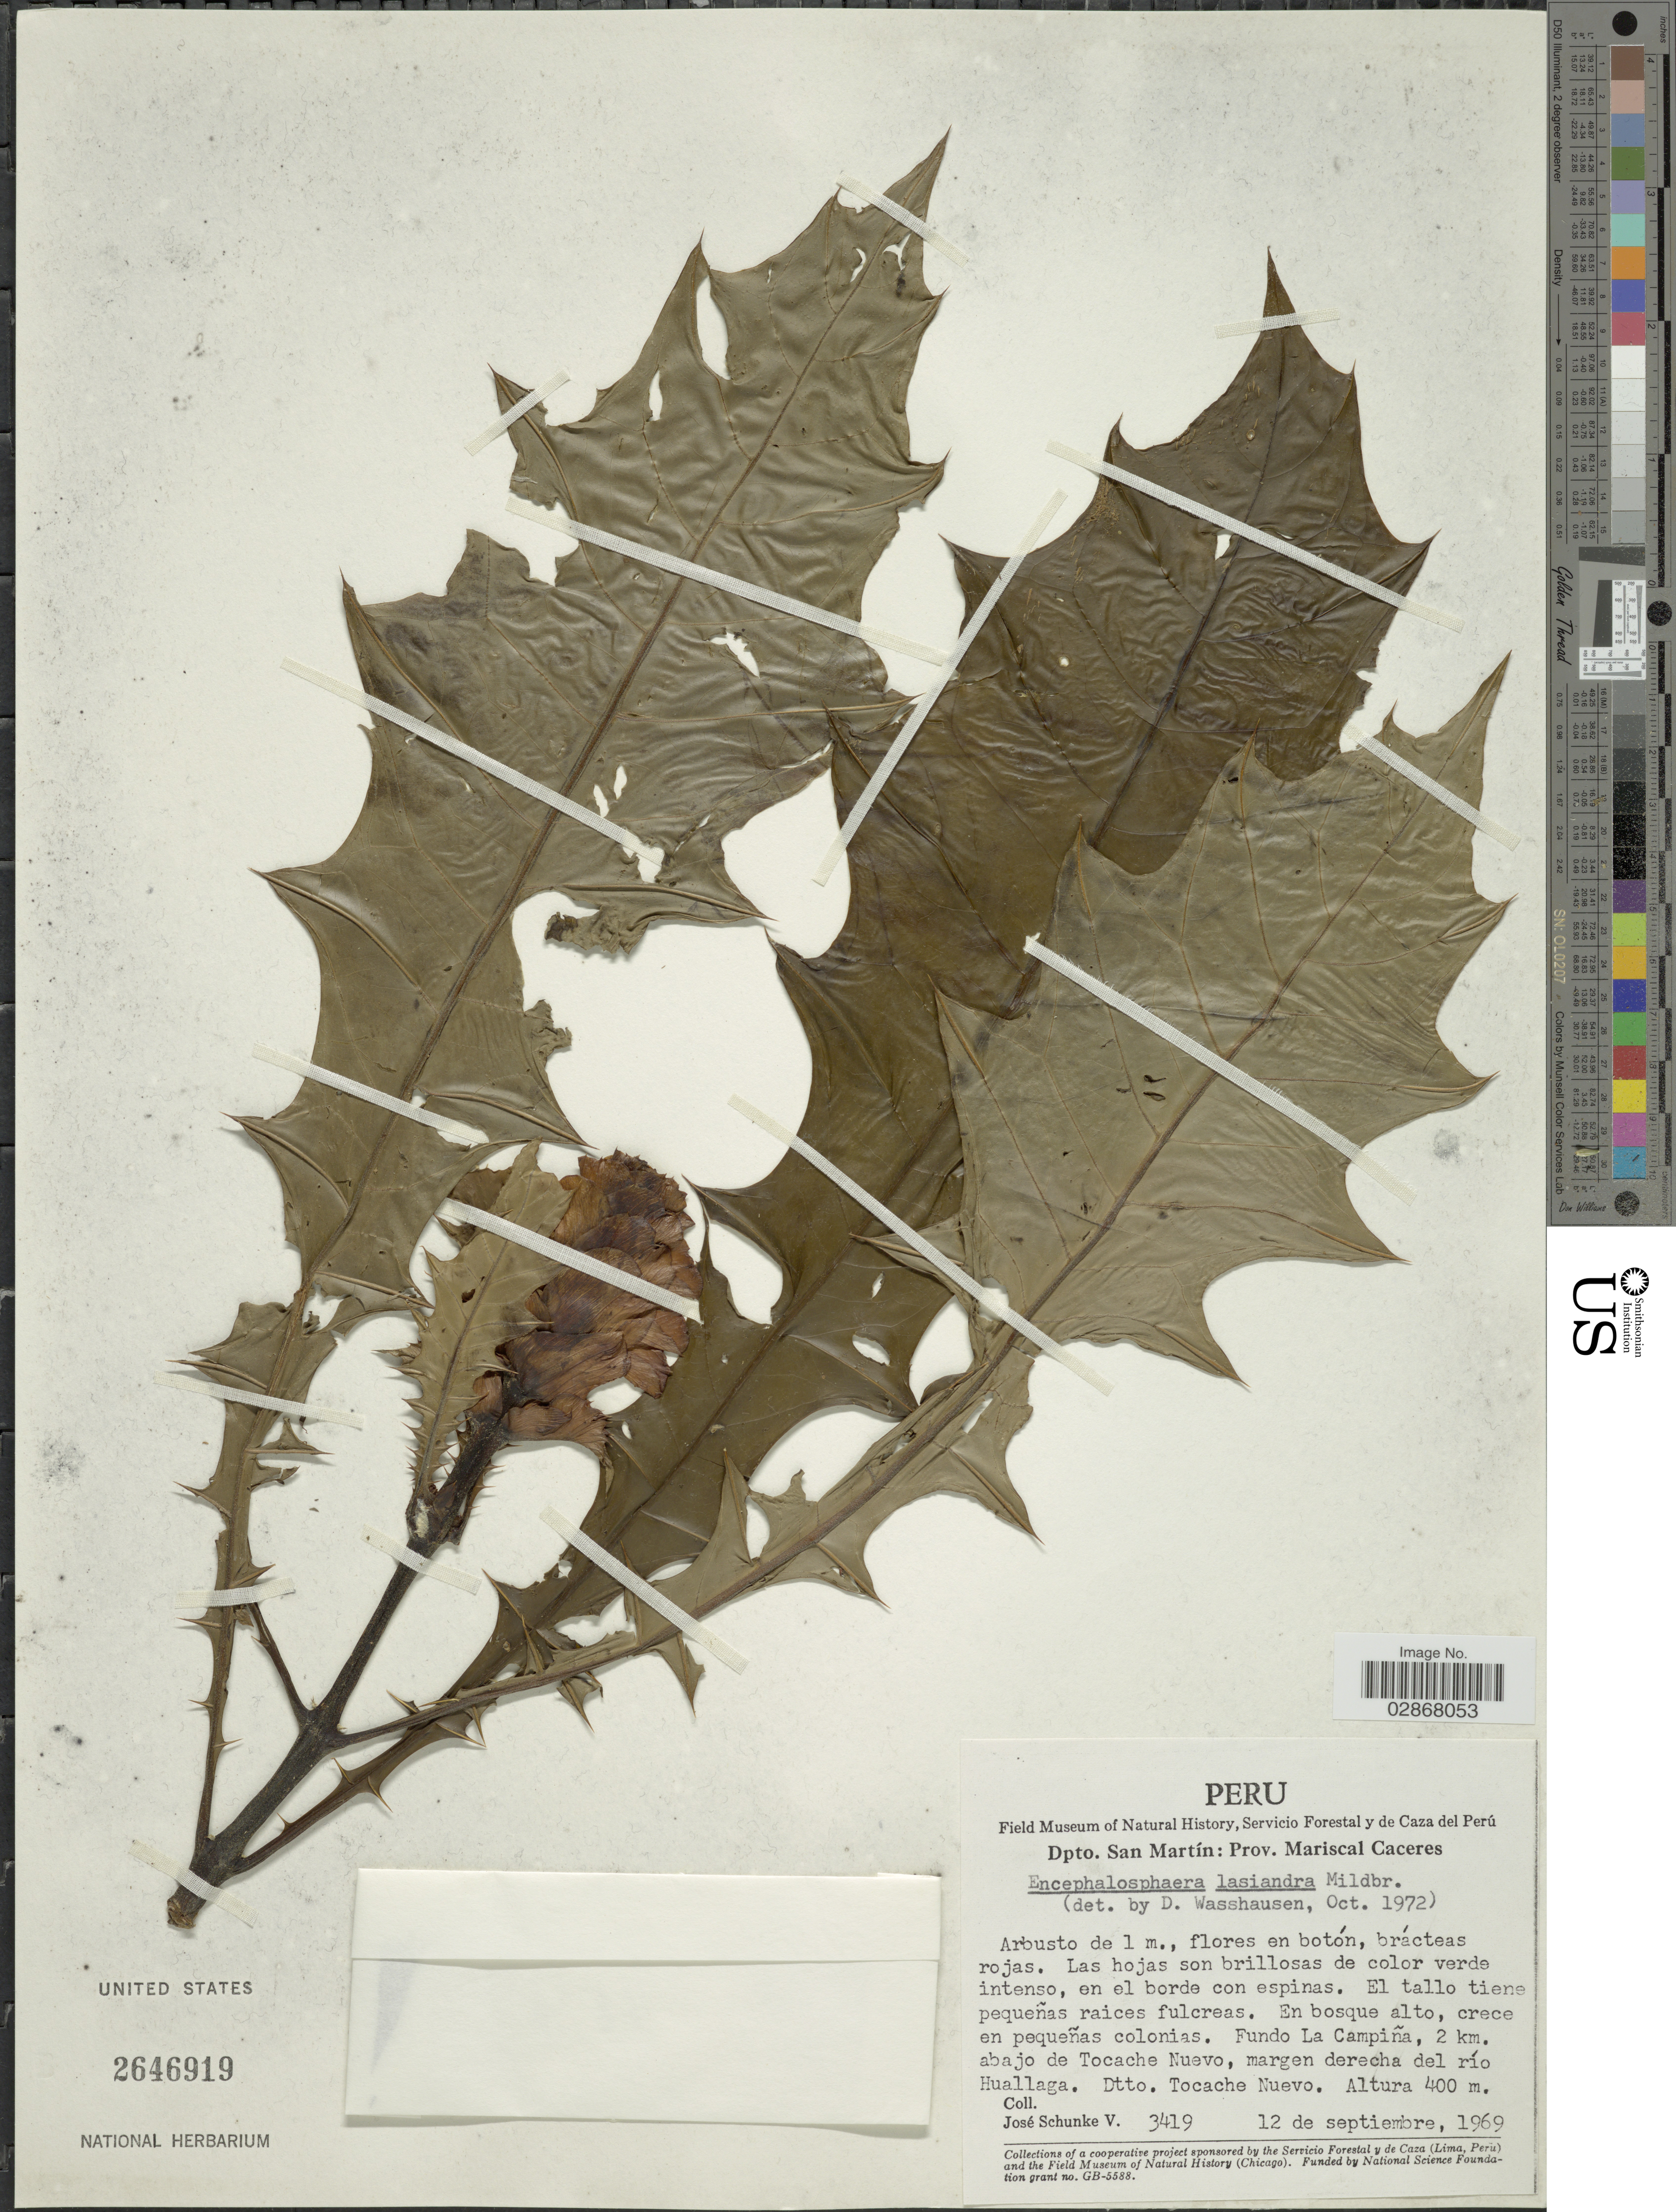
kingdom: Plantae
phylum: Tracheophyta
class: Magnoliopsida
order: Lamiales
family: Acanthaceae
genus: Encephalosphaera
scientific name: Encephalosphaera lasiandra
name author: Mildbr.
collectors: J. Schunke Vigo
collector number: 3419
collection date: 1969-09-12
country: Peru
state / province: San Martín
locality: Dpto. San Martín: Prov. Mariscal Caceres. Fundo La Campiña, 2 km abajo de Tocache Nuevo, margen derecha del río Huallaga. Dtto. Tocache. Nuevo.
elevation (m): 400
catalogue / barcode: US 2646919